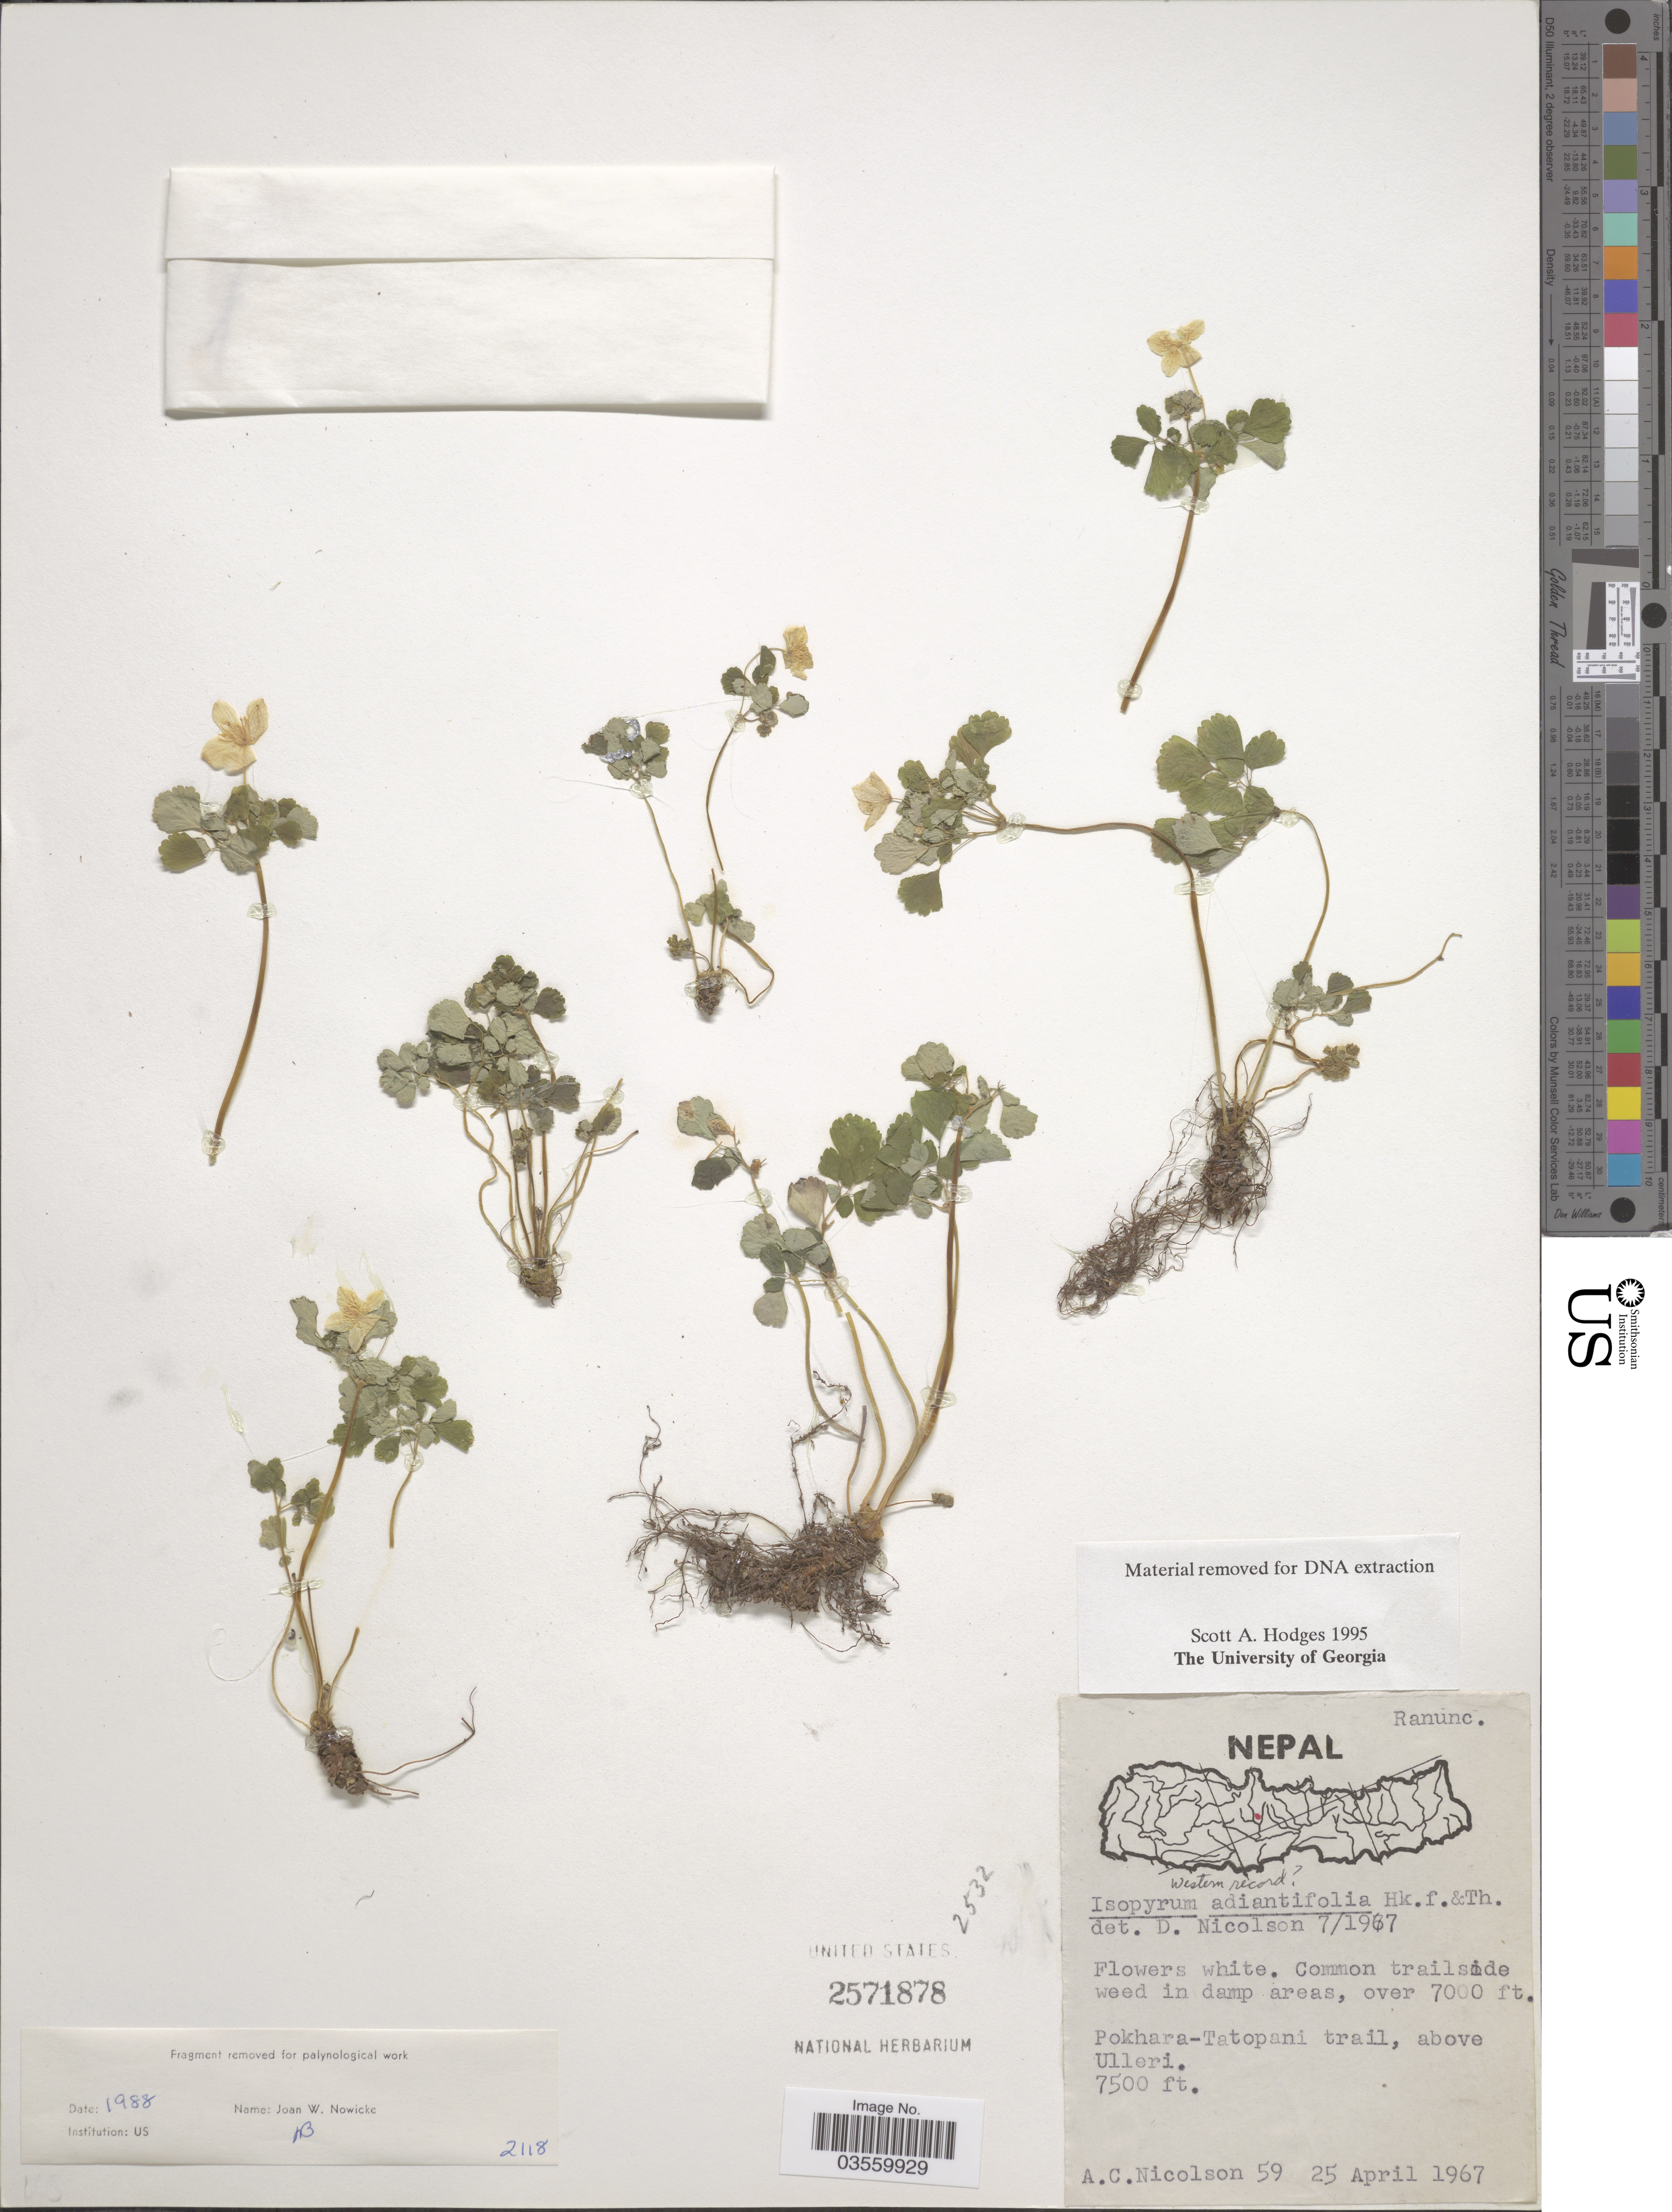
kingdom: Plantae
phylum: Tracheophyta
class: Magnoliopsida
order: Ranunculales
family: Ranunculaceae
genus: Dichocarpum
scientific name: Dichocarpum adiantifolium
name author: (Hook. f. & Thomson) W.T. Wang & P.K. Hsiao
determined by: Strong, Mark T., (BOT), Smithsonian Institution - National Museum of Natural History (UNITED STATES)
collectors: A. C. Nicolson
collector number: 59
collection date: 1967-04-25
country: Nepal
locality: Pokhara-Tatopani trail, above Ulleri.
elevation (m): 2134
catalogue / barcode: US 2571878